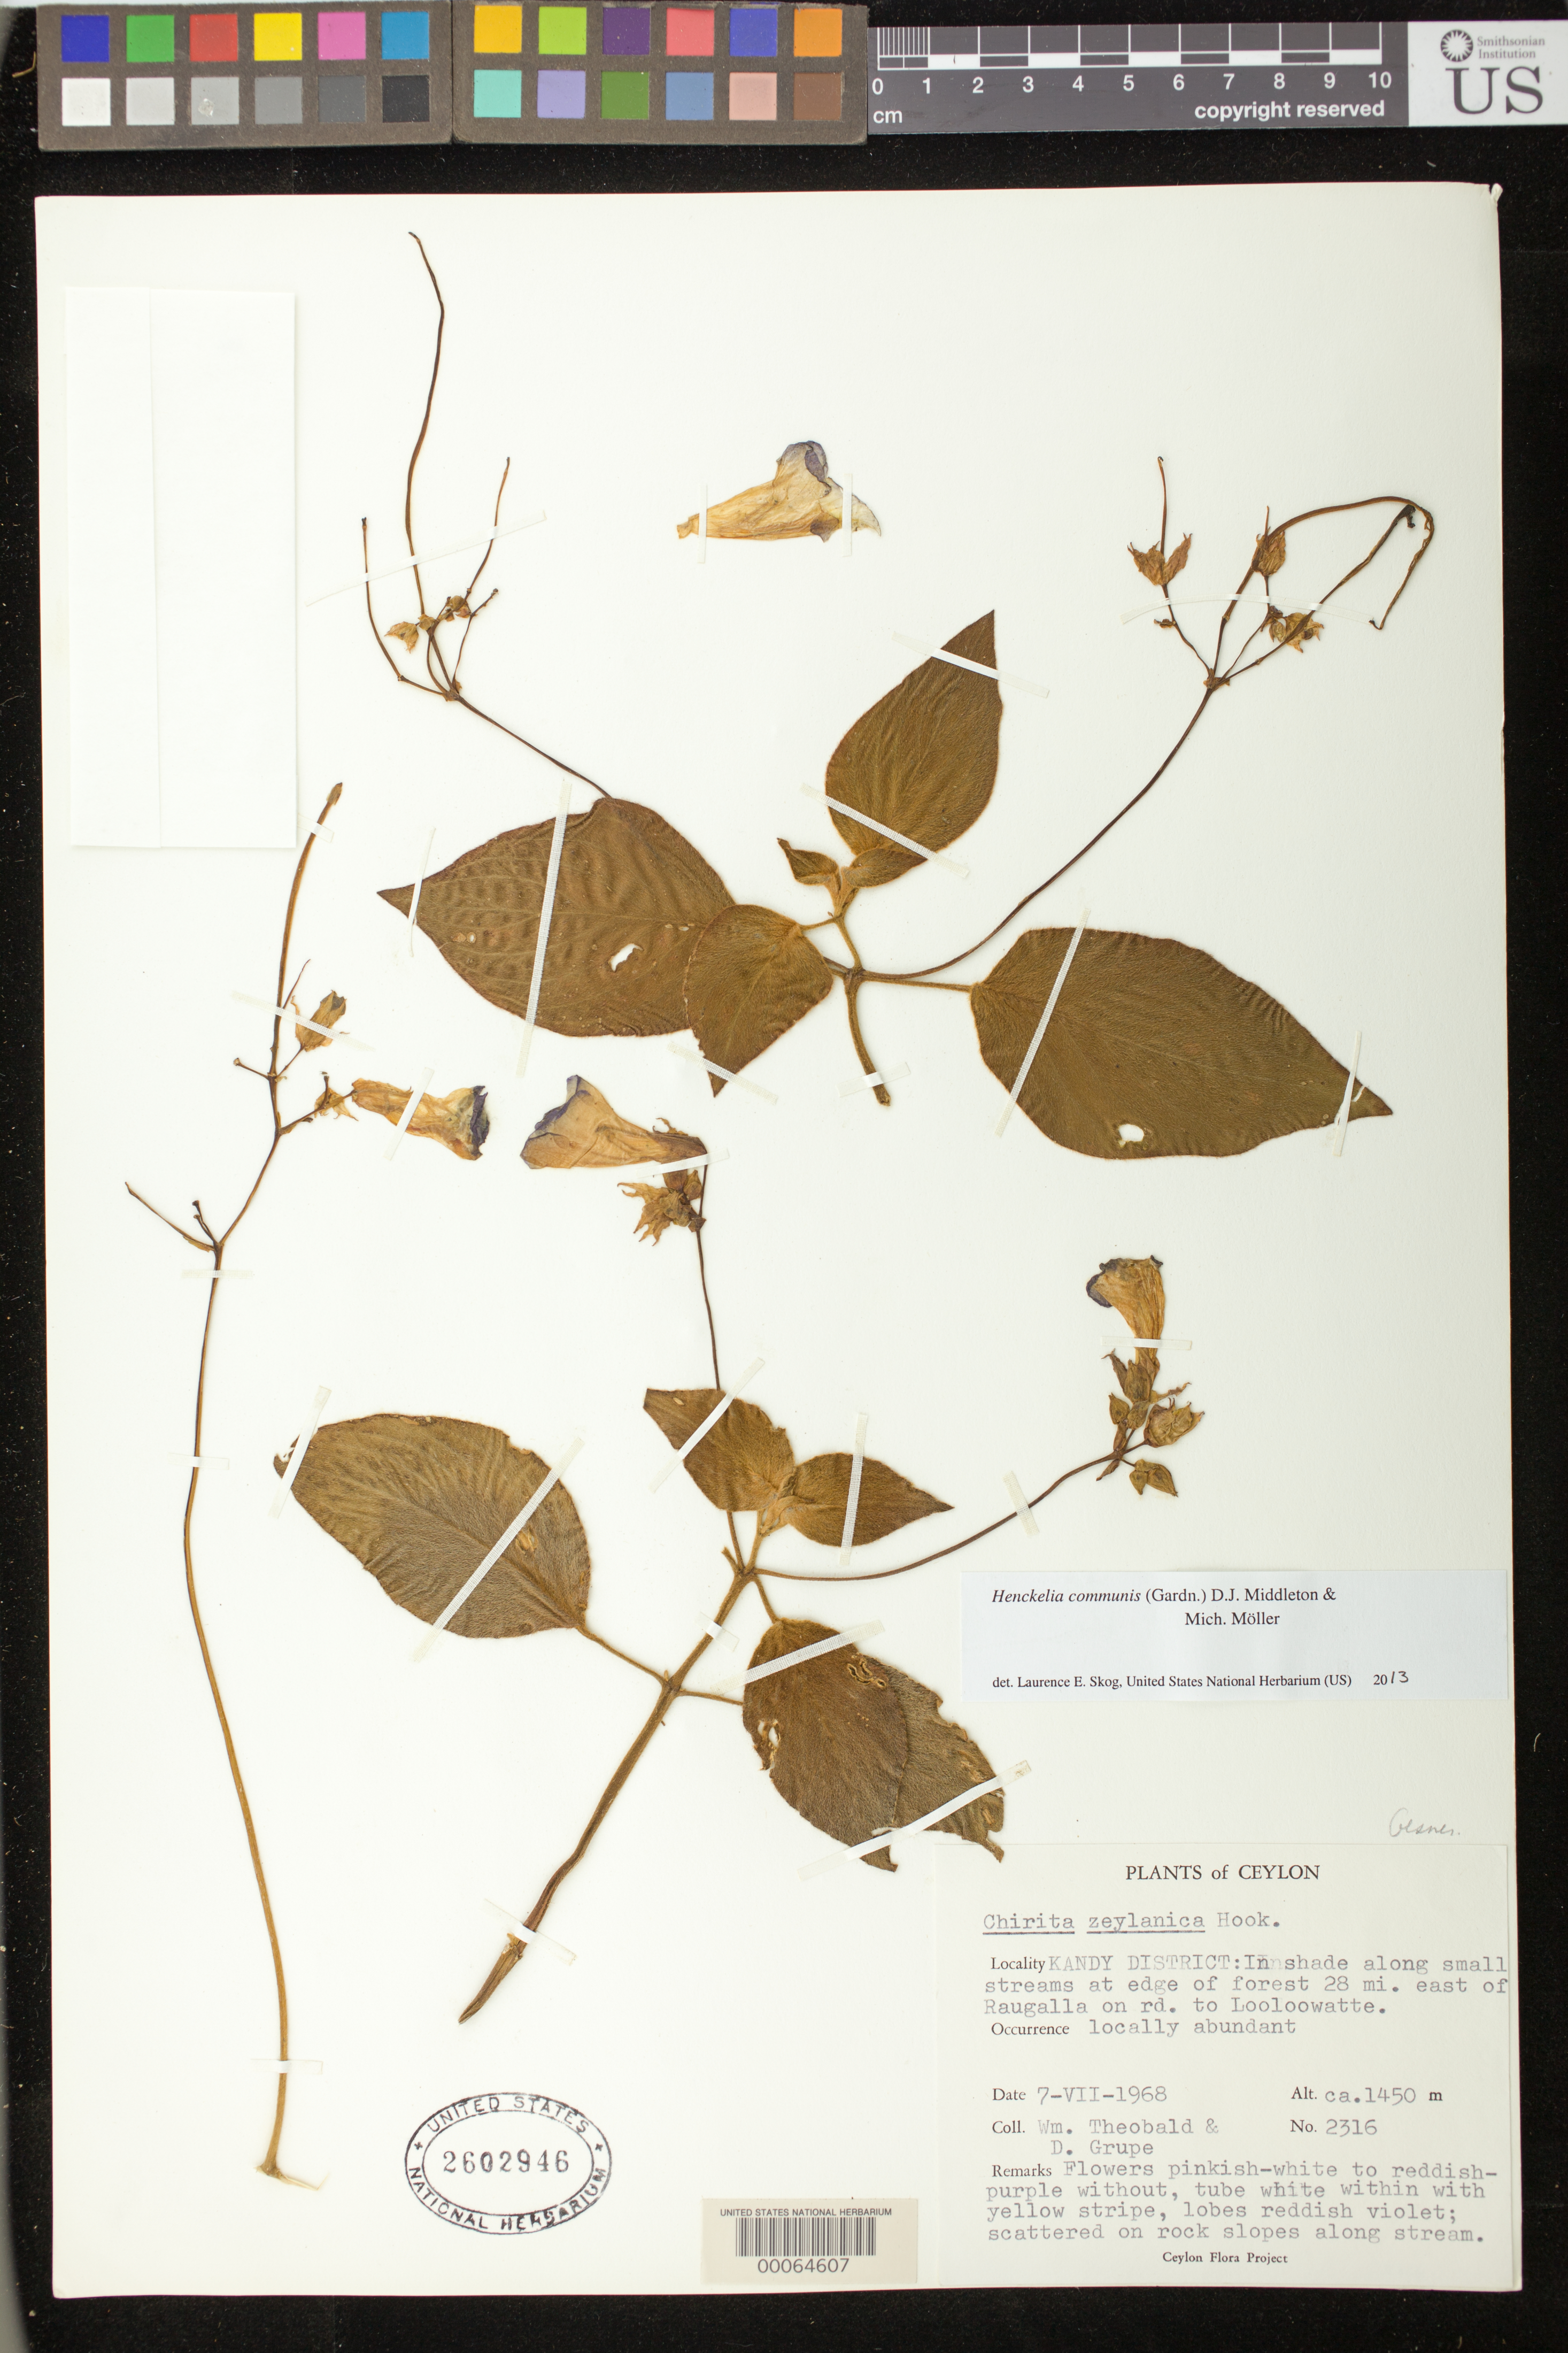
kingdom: Plantae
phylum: Tracheophyta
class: Magnoliopsida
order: Lamiales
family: Gesneriaceae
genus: Henckelia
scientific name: Henckelia communis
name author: (Gardner) D.J. Middleton & Mich. Möller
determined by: Skog, Laurence E.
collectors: W. Theobald & D. Grupe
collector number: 2316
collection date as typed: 07 Jul 1968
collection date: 1968-07-07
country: Sri Lanka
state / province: Central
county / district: Kandy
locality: At edge of forest 28 miles e of raugalla on road to looloowatte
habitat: Along small stream at edge of forest, scattered on rock slopes along stream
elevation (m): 1450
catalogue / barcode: US 2602946